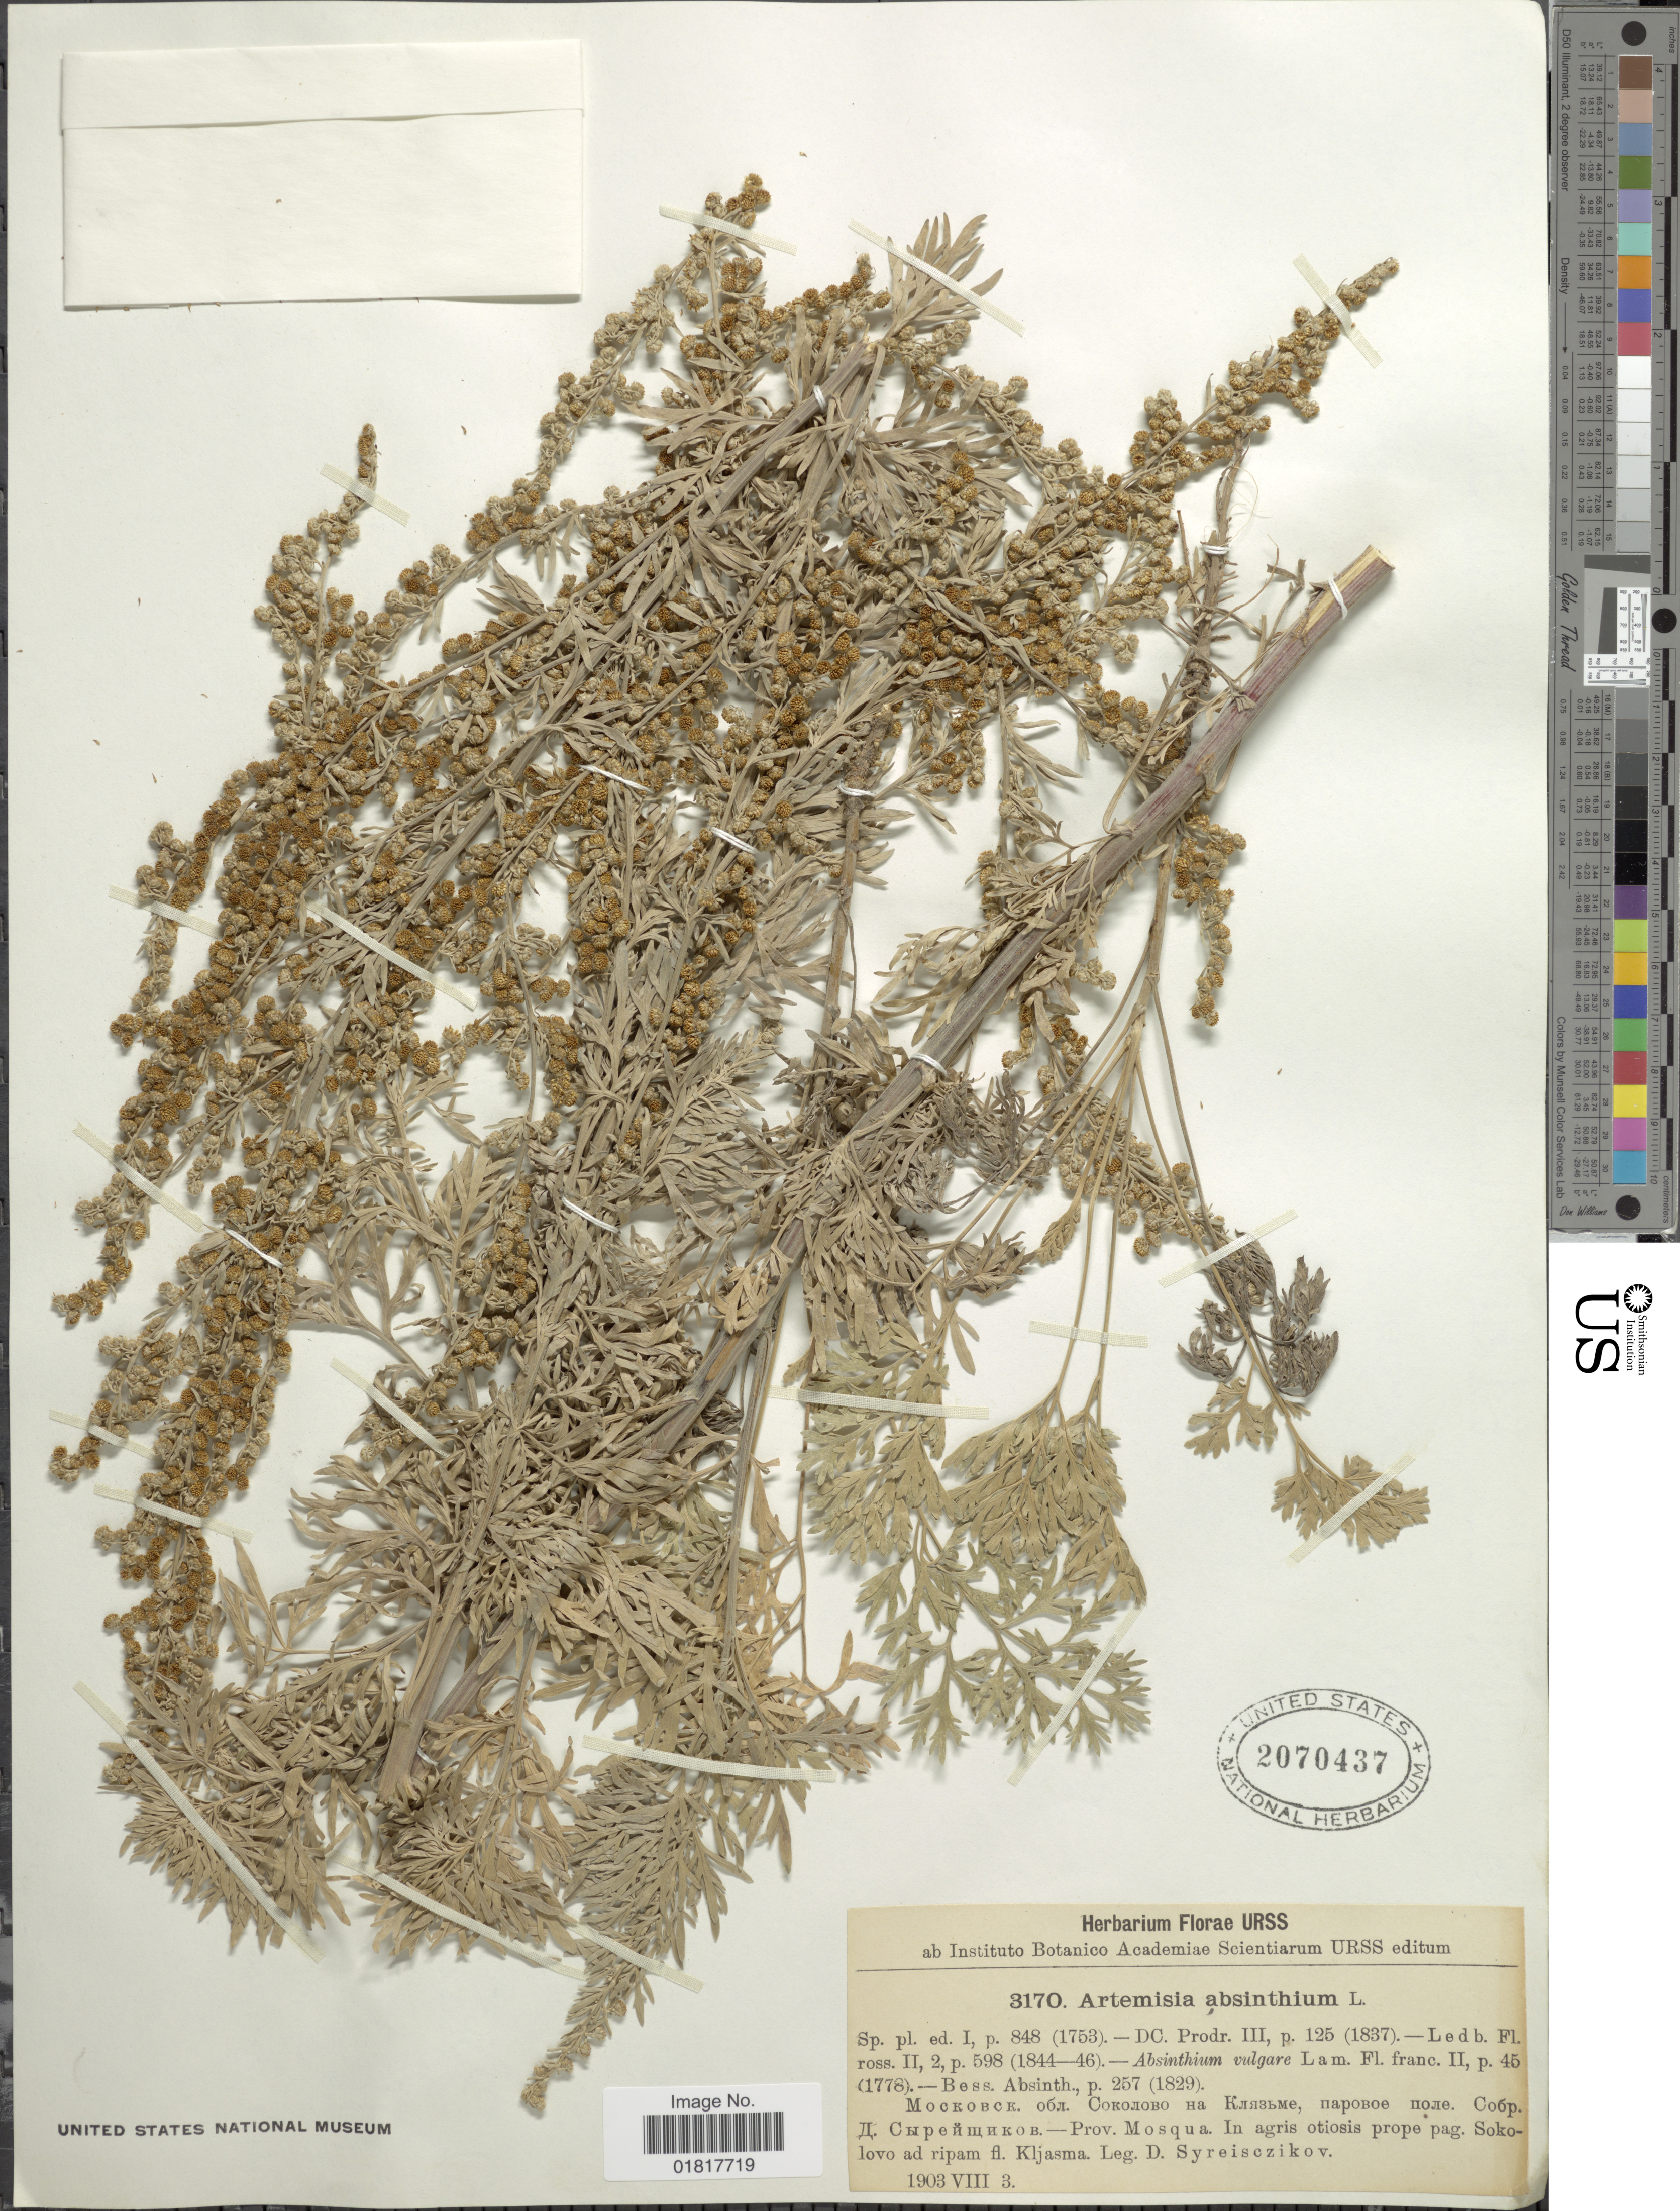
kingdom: Plantae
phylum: Tracheophyta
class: Magnoliopsida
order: Asterales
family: Asteraceae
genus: Artemisia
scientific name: Artemisia absinthium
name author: L.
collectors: D. Syreisczikov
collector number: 3170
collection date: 1903-08-03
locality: Prov. Mosqua. In agris otiosis prope pag Sokolovo ad ripam fl. Kljasma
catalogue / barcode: US 2070437